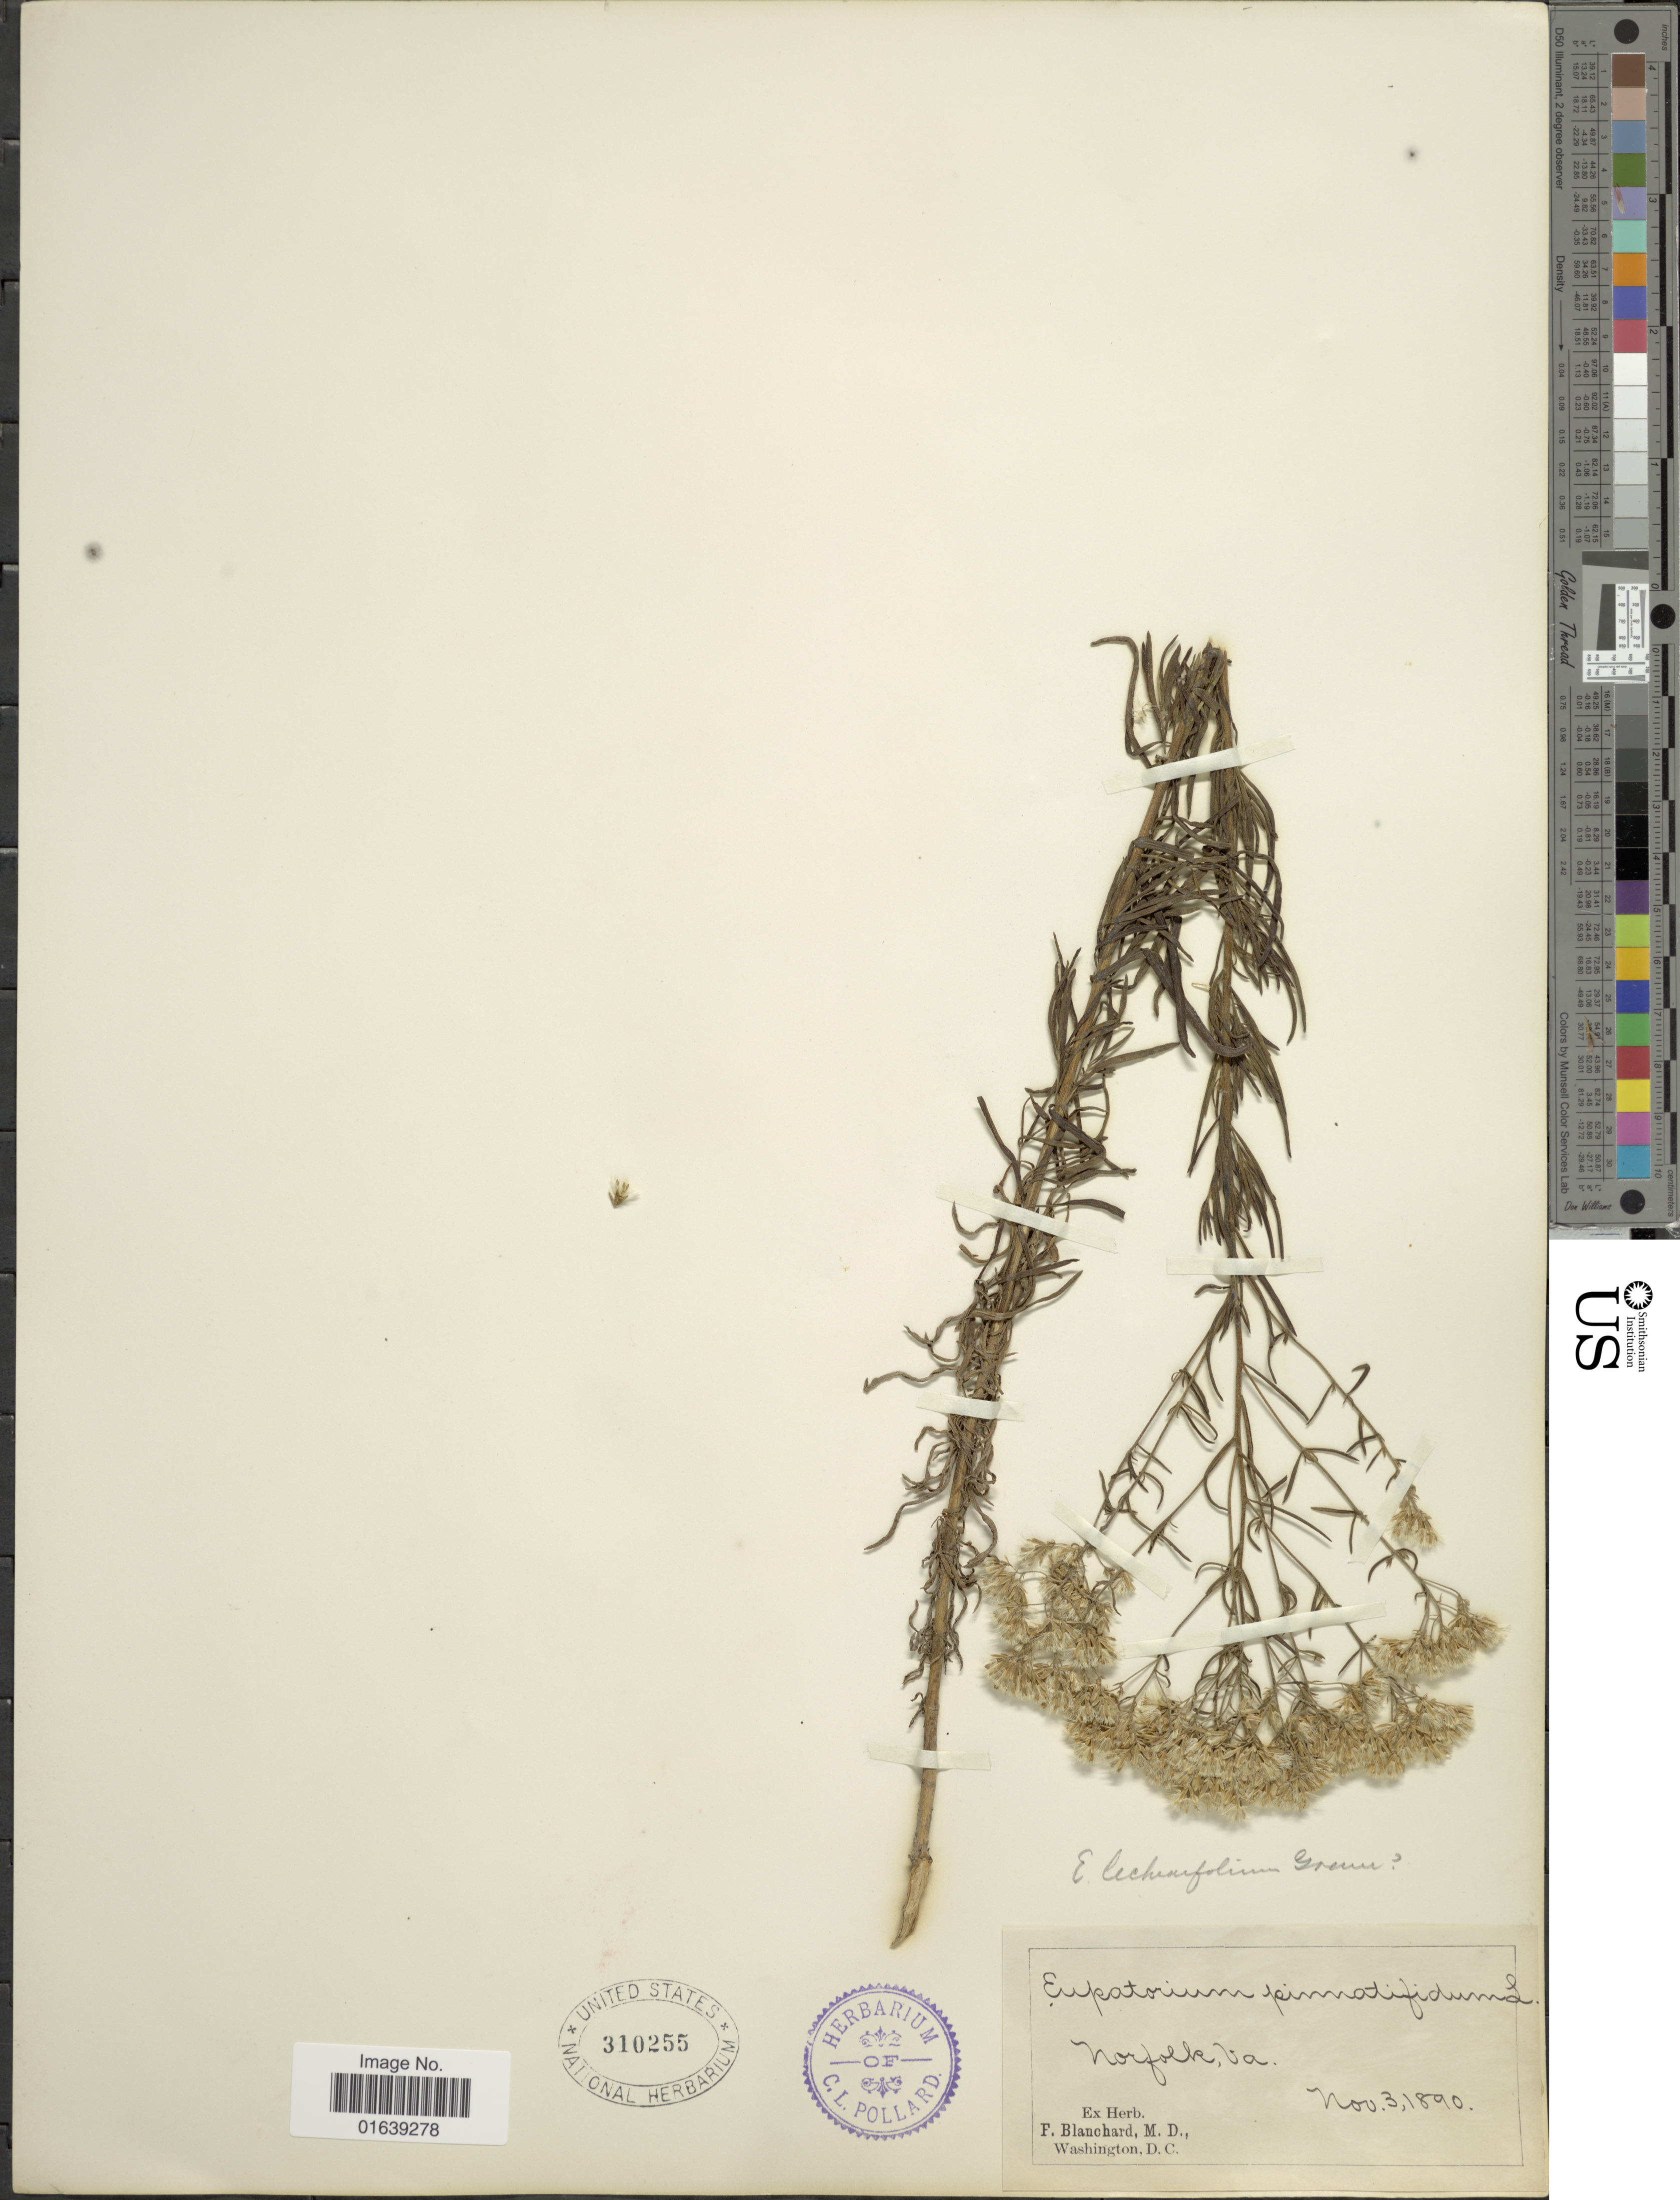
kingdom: Plantae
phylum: Tracheophyta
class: Magnoliopsida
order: Asterales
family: Asteraceae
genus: Eupatorium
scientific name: Eupatorium hyssopifolium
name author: L.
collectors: ex herb. F. Blanchard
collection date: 1890-11-03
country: United States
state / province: Virginia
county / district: City of Norfolk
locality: Norfolk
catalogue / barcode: US 310255